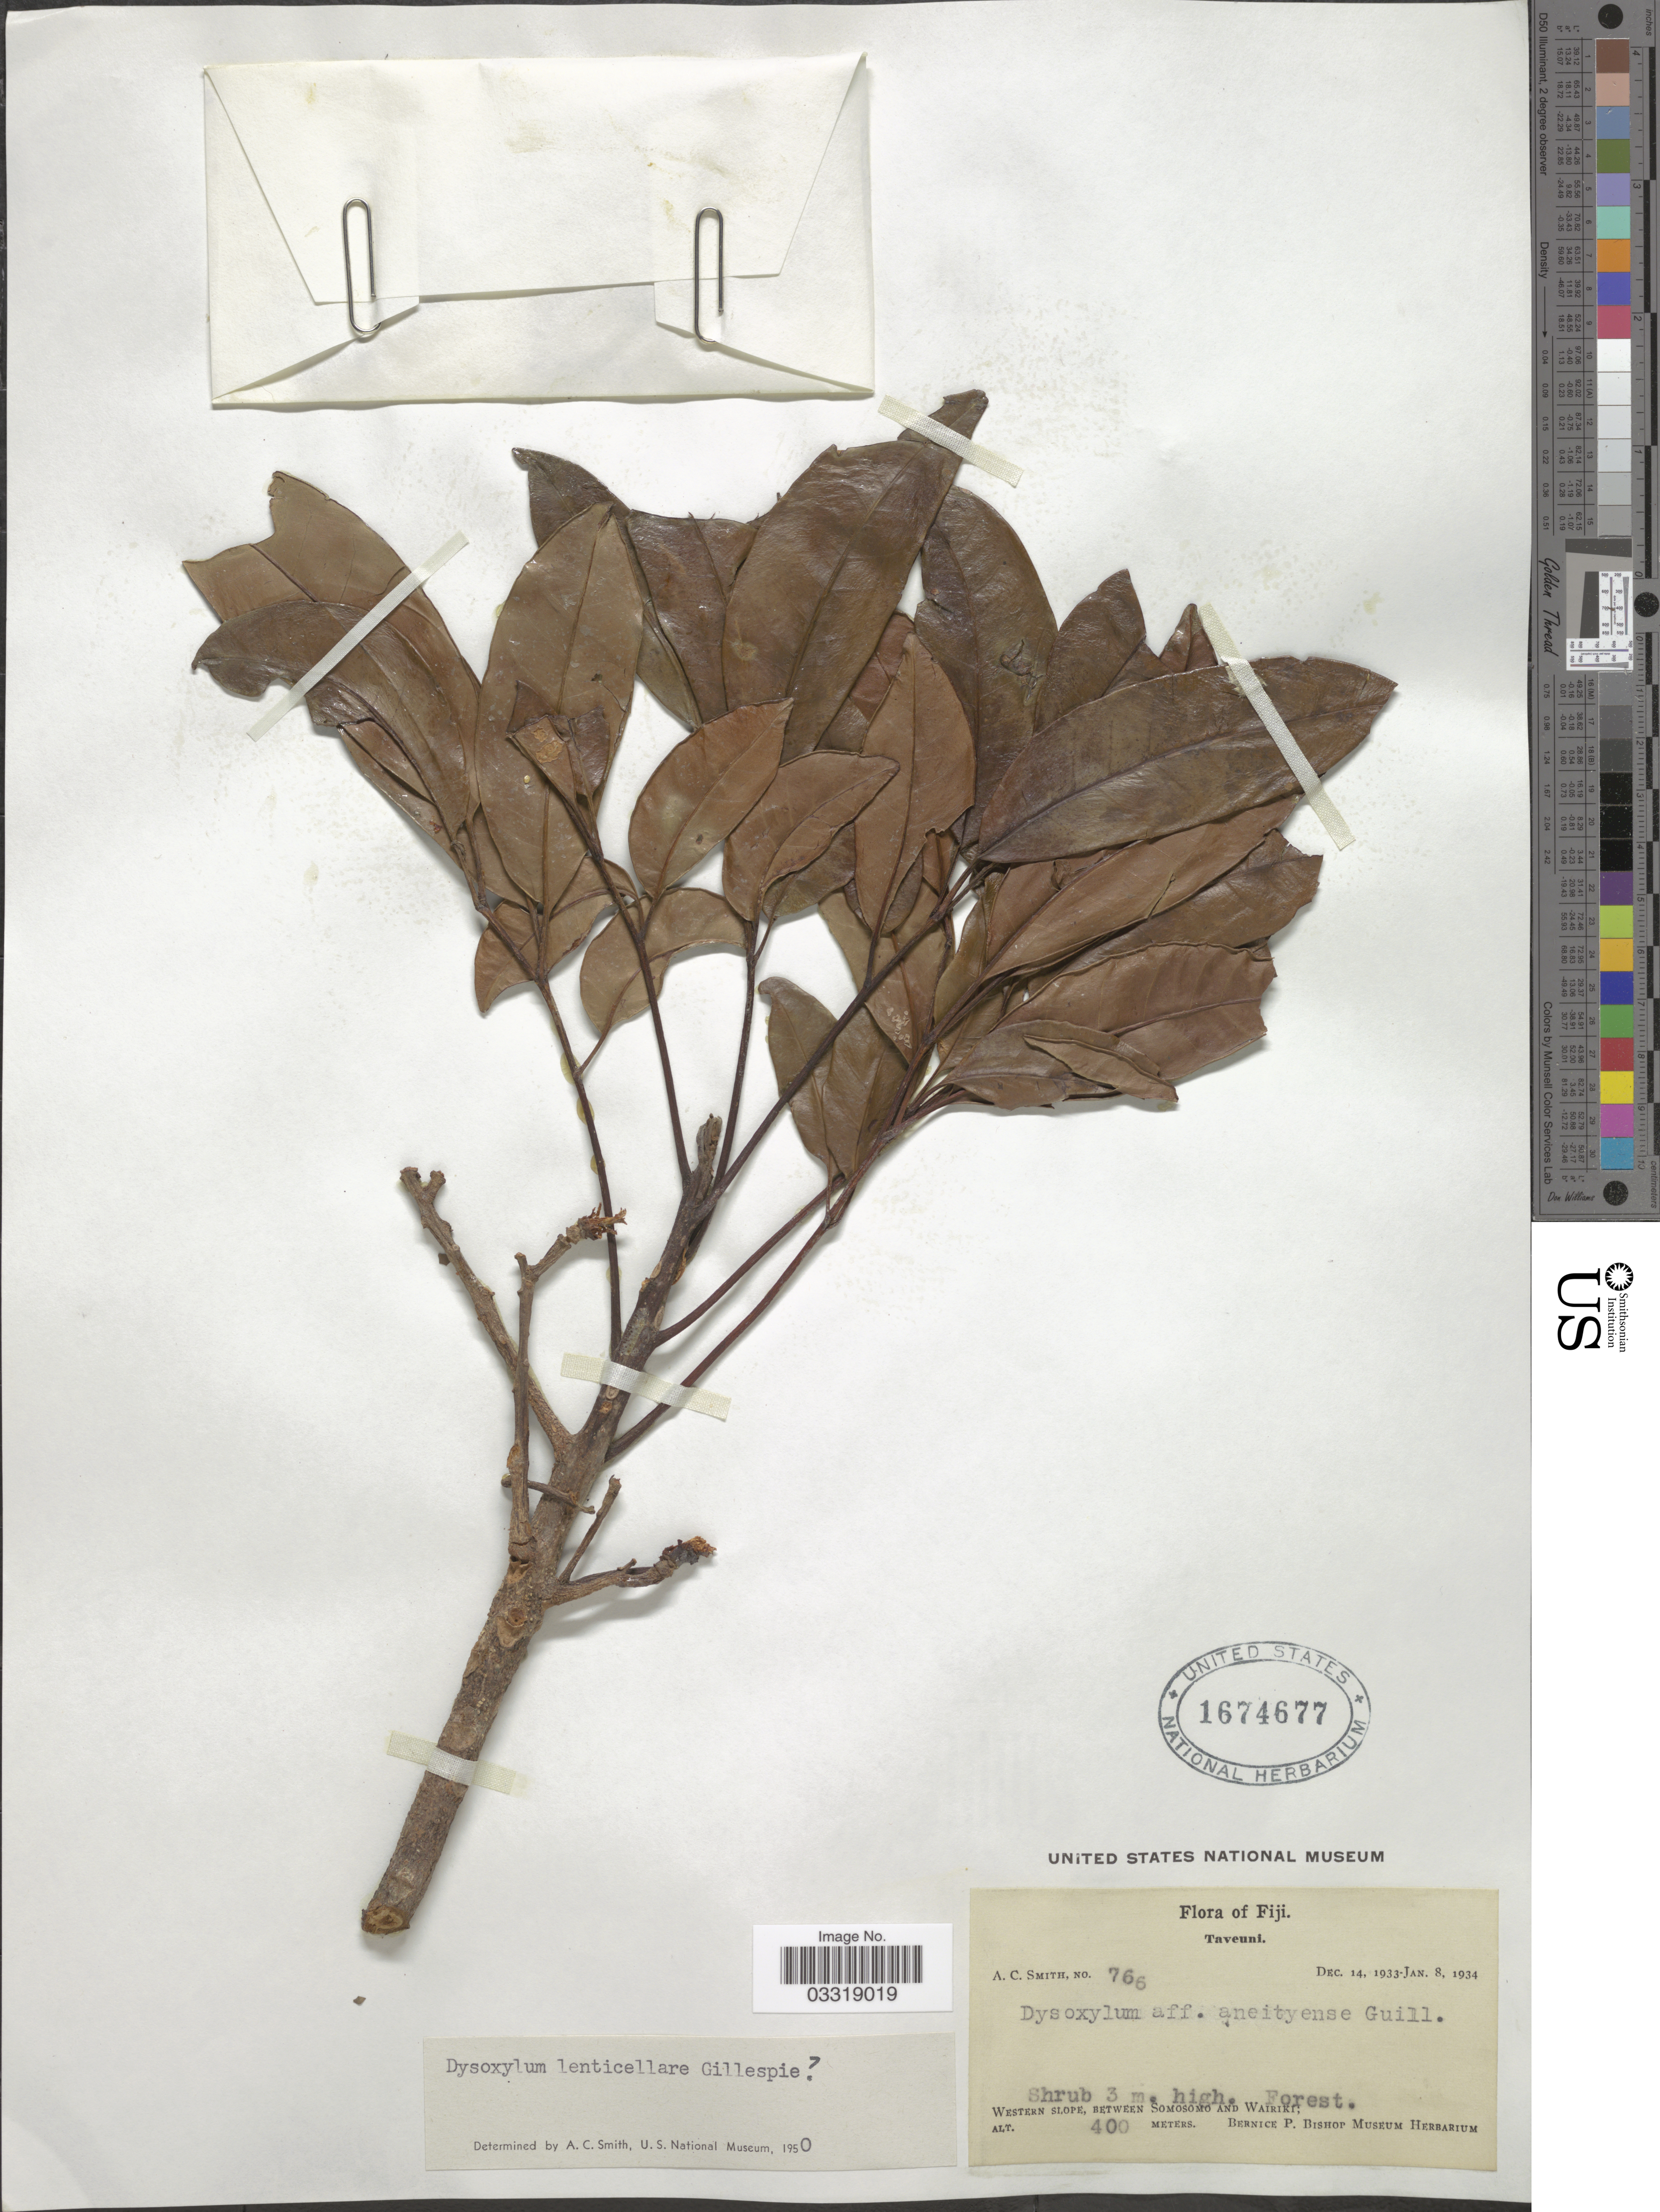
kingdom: Plantae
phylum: Tracheophyta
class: Magnoliopsida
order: Sapindales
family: Meliaceae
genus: Didymocheton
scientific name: Didymocheton lenticellaris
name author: (Gillespie) Harms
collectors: A. C. Smith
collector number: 766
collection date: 1933-12-14/1934-01-08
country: Fiji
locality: Taveuni. Western slope, between Somosomo and Wairiki.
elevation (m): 400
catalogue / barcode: US 1674677